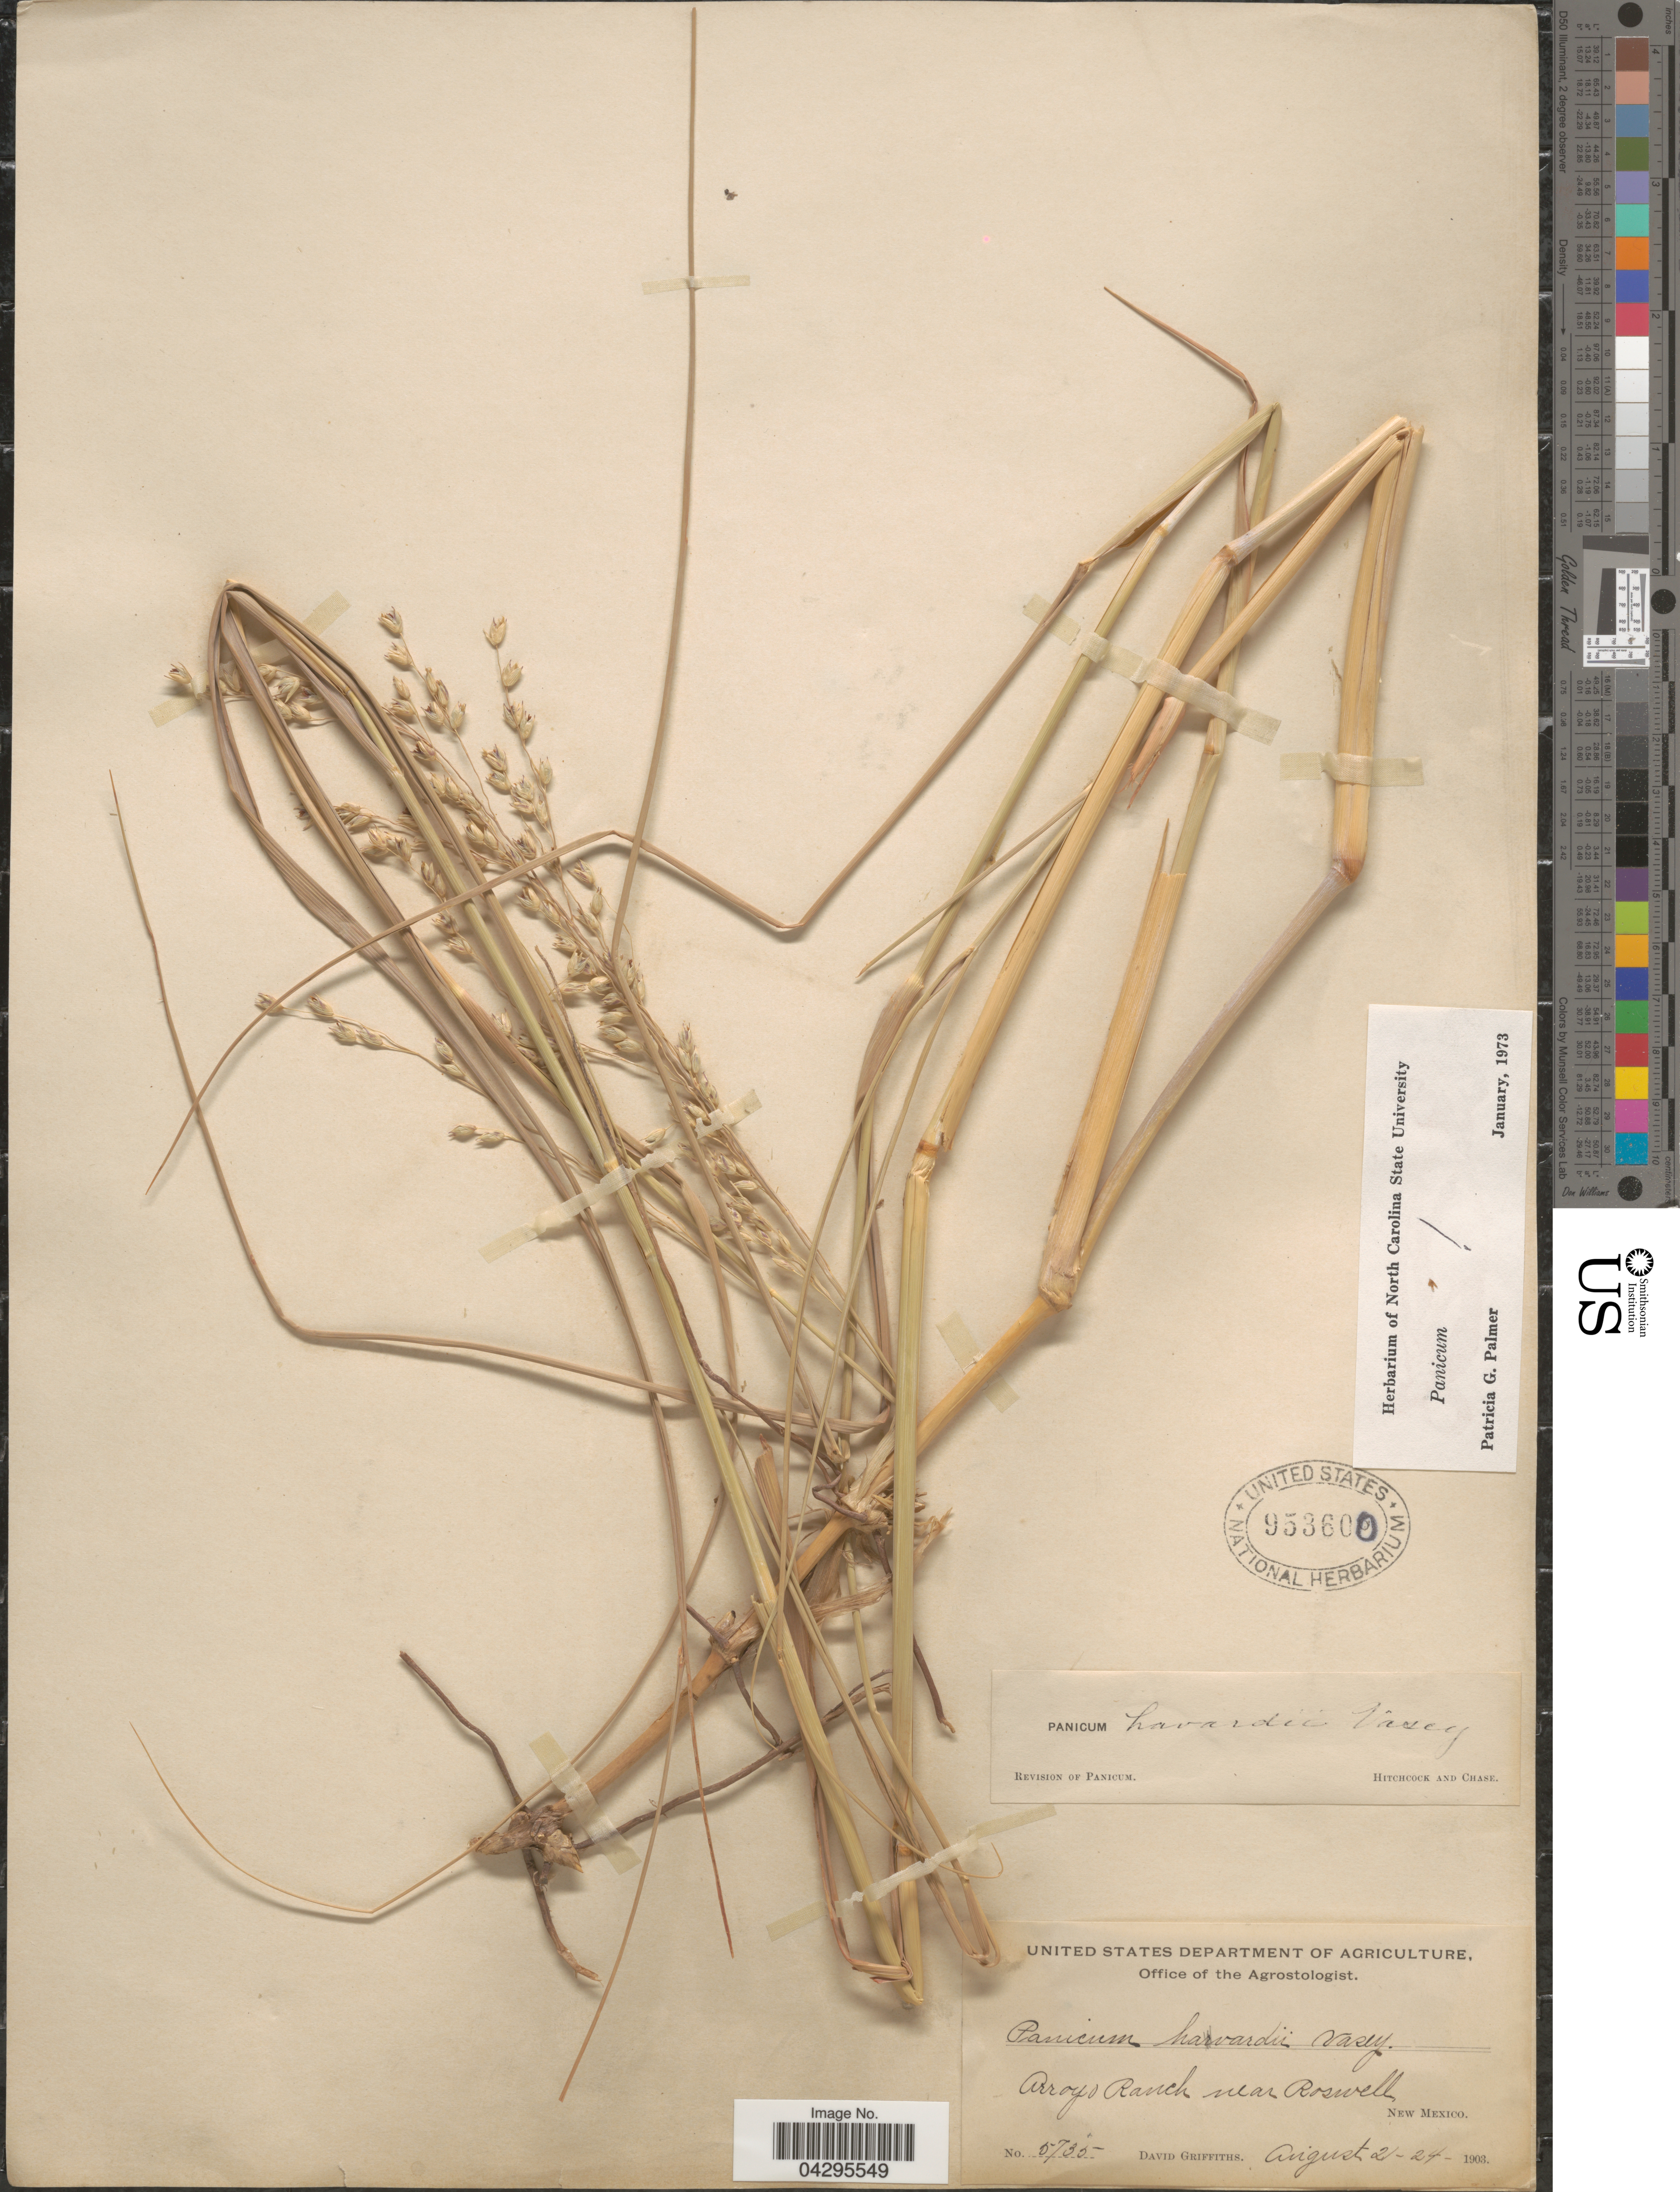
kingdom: Plantae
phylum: Tracheophyta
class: Liliopsida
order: Poales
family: Poaceae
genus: Panicum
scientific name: Panicum havardii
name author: Vasey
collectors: D. Griffiths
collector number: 5735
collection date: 1903-08-21/1903-08-24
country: United States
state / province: New Mexico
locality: Arroyo Ranch near Roswell.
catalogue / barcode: US 953600